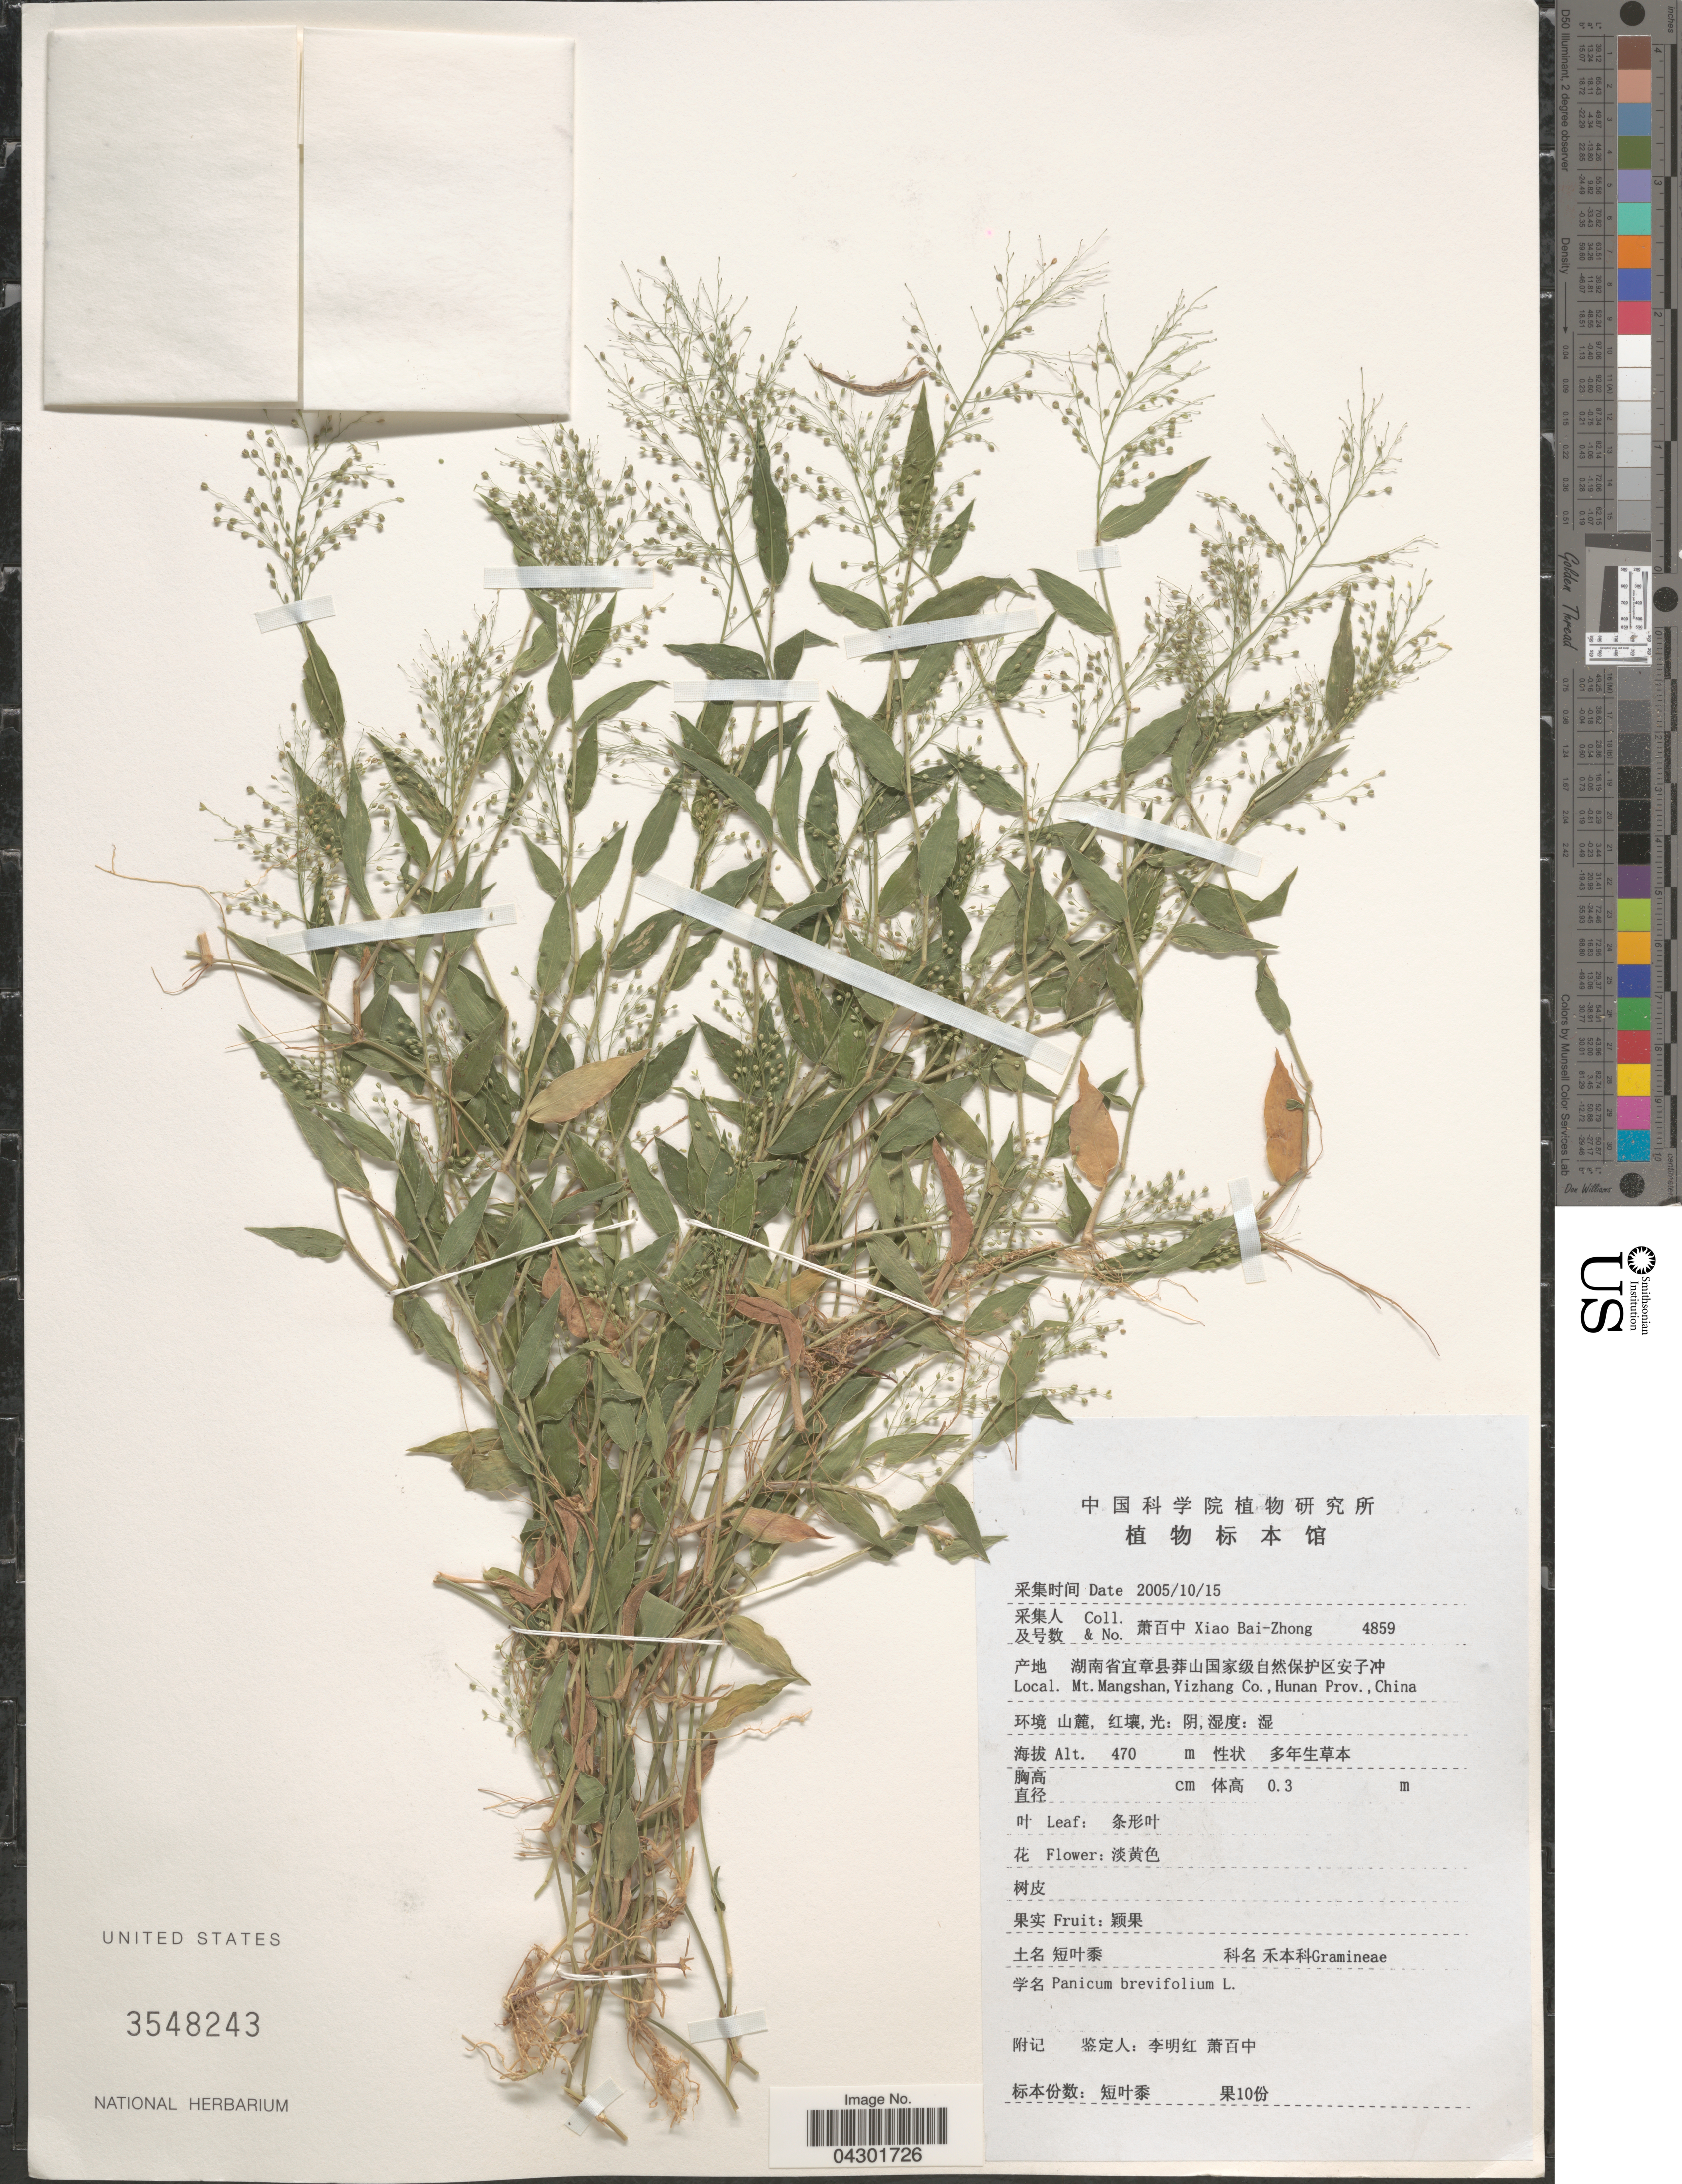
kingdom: Plantae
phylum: Tracheophyta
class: Liliopsida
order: Poales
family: Poaceae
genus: Panicum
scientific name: Panicum brevifolium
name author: L.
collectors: B. Z. Xiao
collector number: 4859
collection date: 2005-10-15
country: China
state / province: Hunan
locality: X. Mt. Mangshan, Yizhang Co.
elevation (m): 470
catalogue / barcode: US 3548243